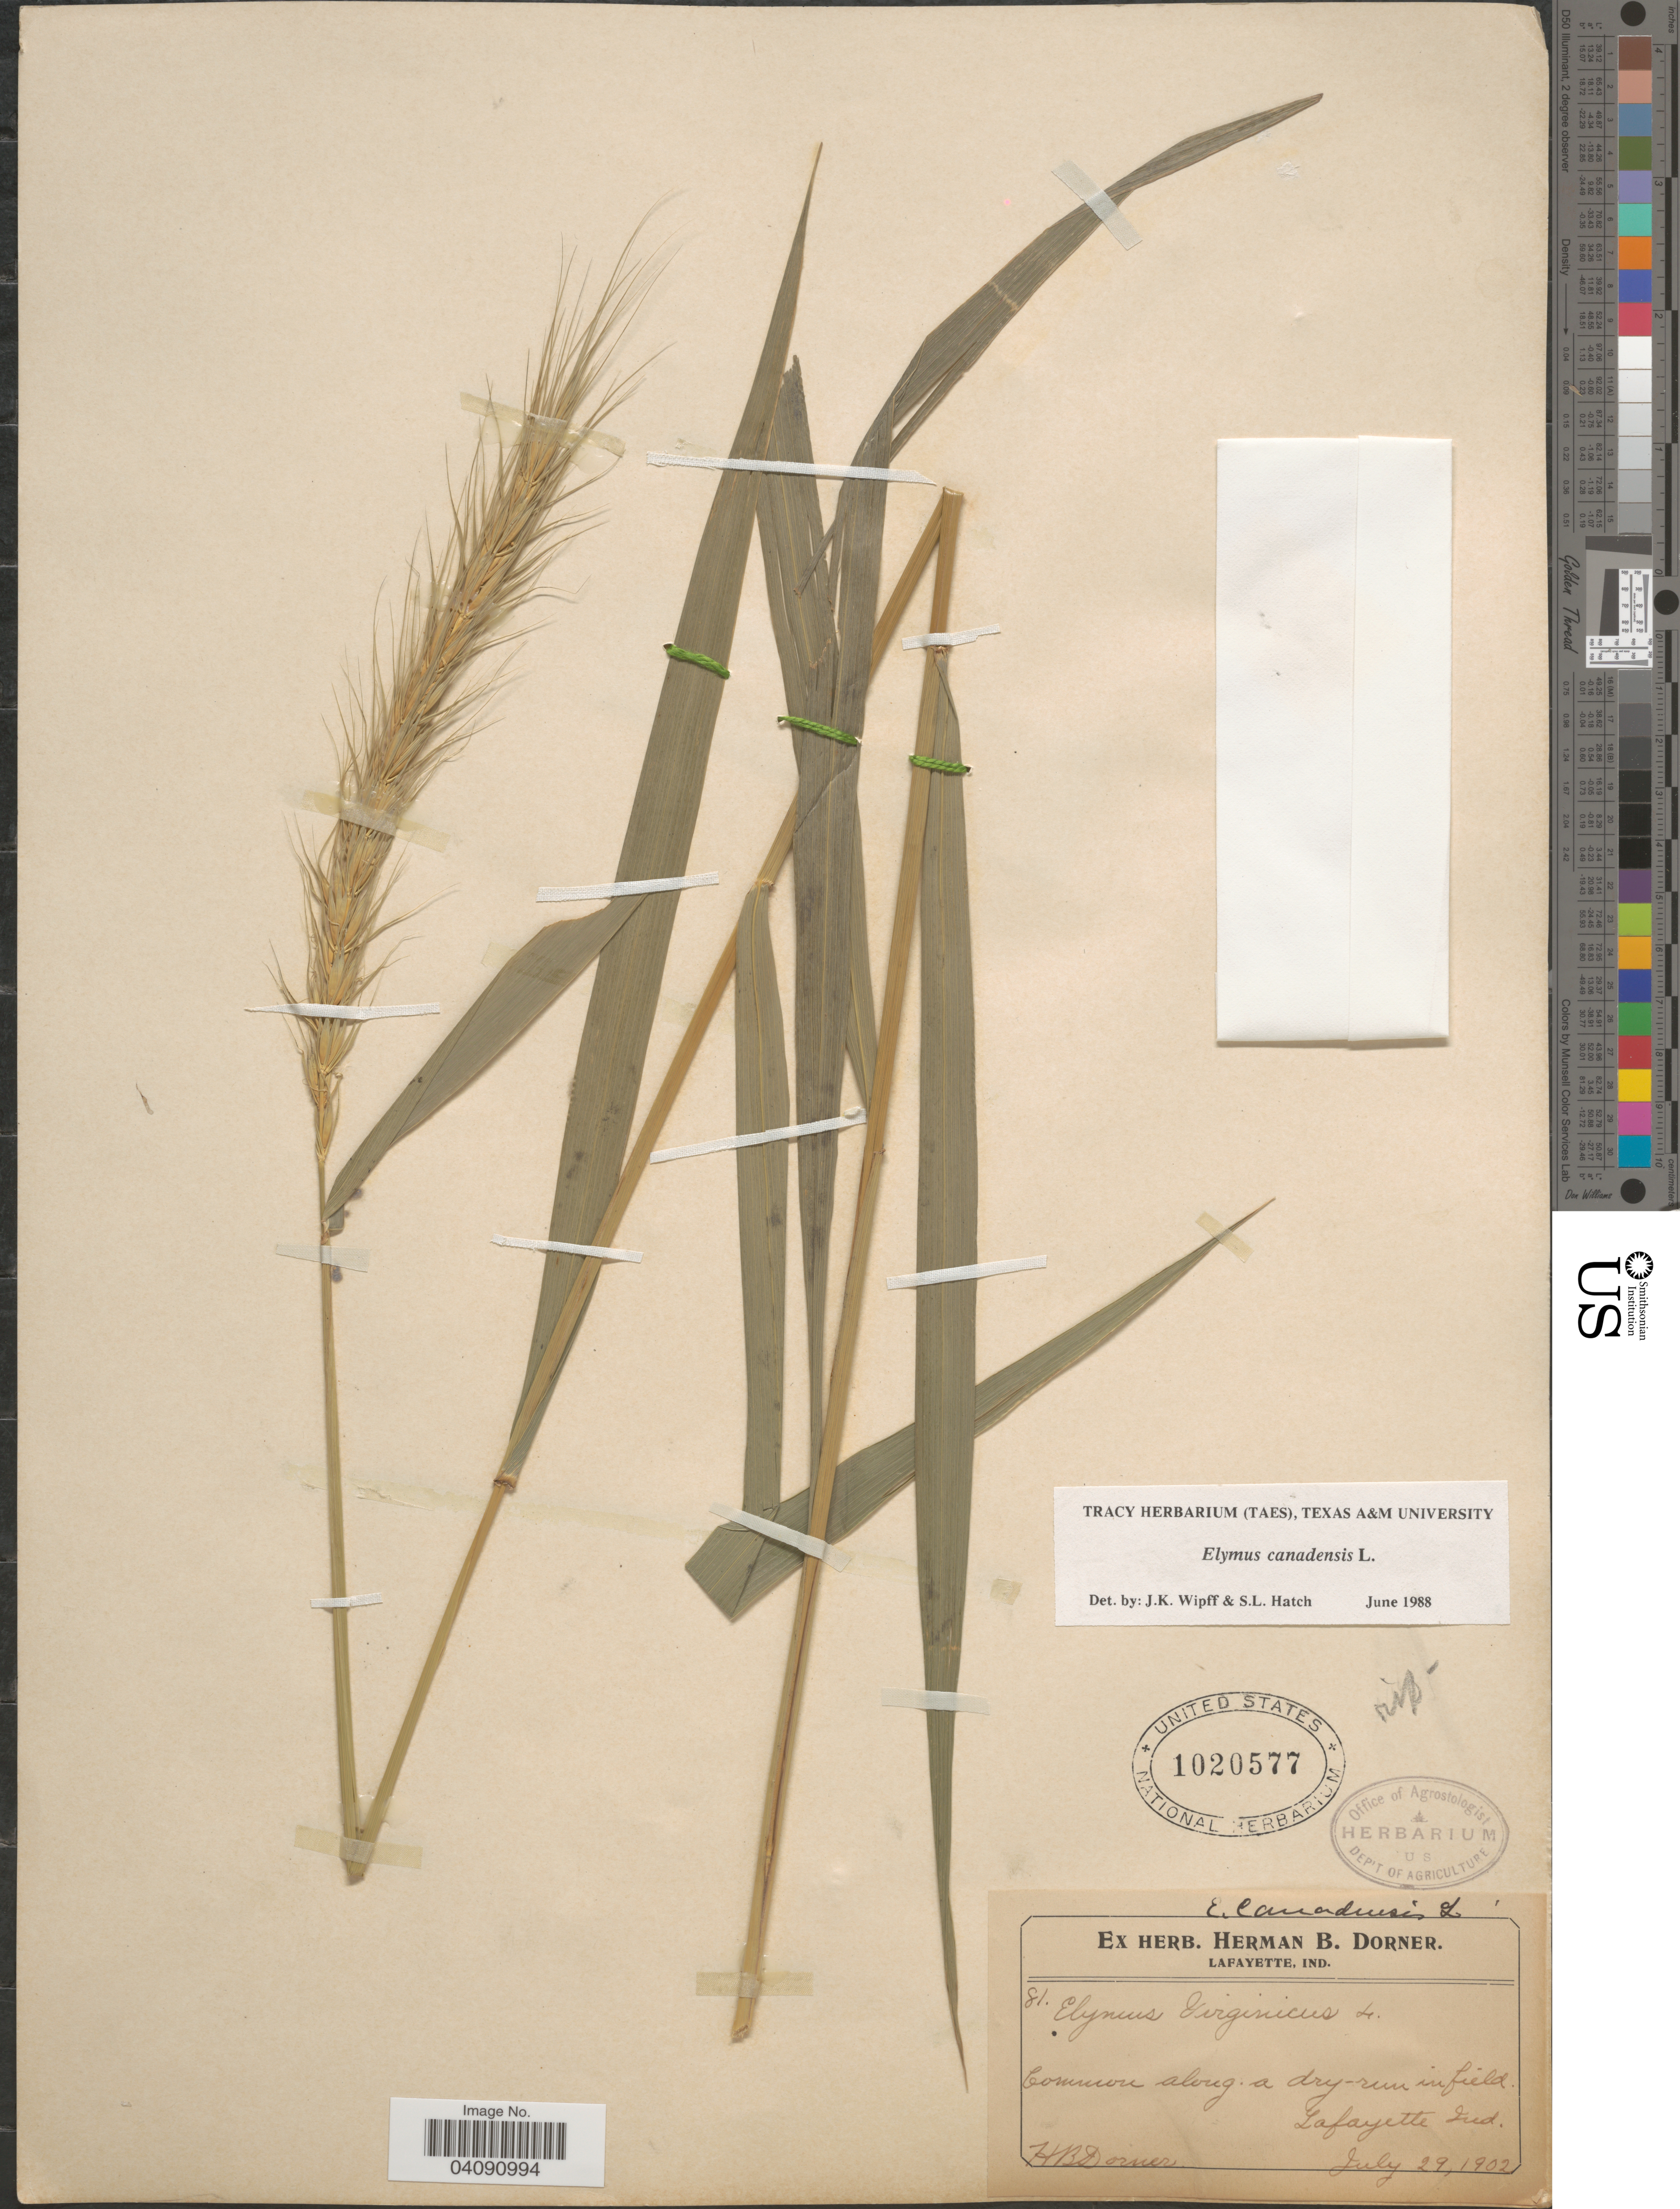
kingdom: Plantae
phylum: Tracheophyta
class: Liliopsida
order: Poales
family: Poaceae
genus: Elymus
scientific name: Elymus canadensis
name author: L.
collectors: H. Dorner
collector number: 81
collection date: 1902-07-29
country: United States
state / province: Indiana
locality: Lafayette.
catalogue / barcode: US 1020577